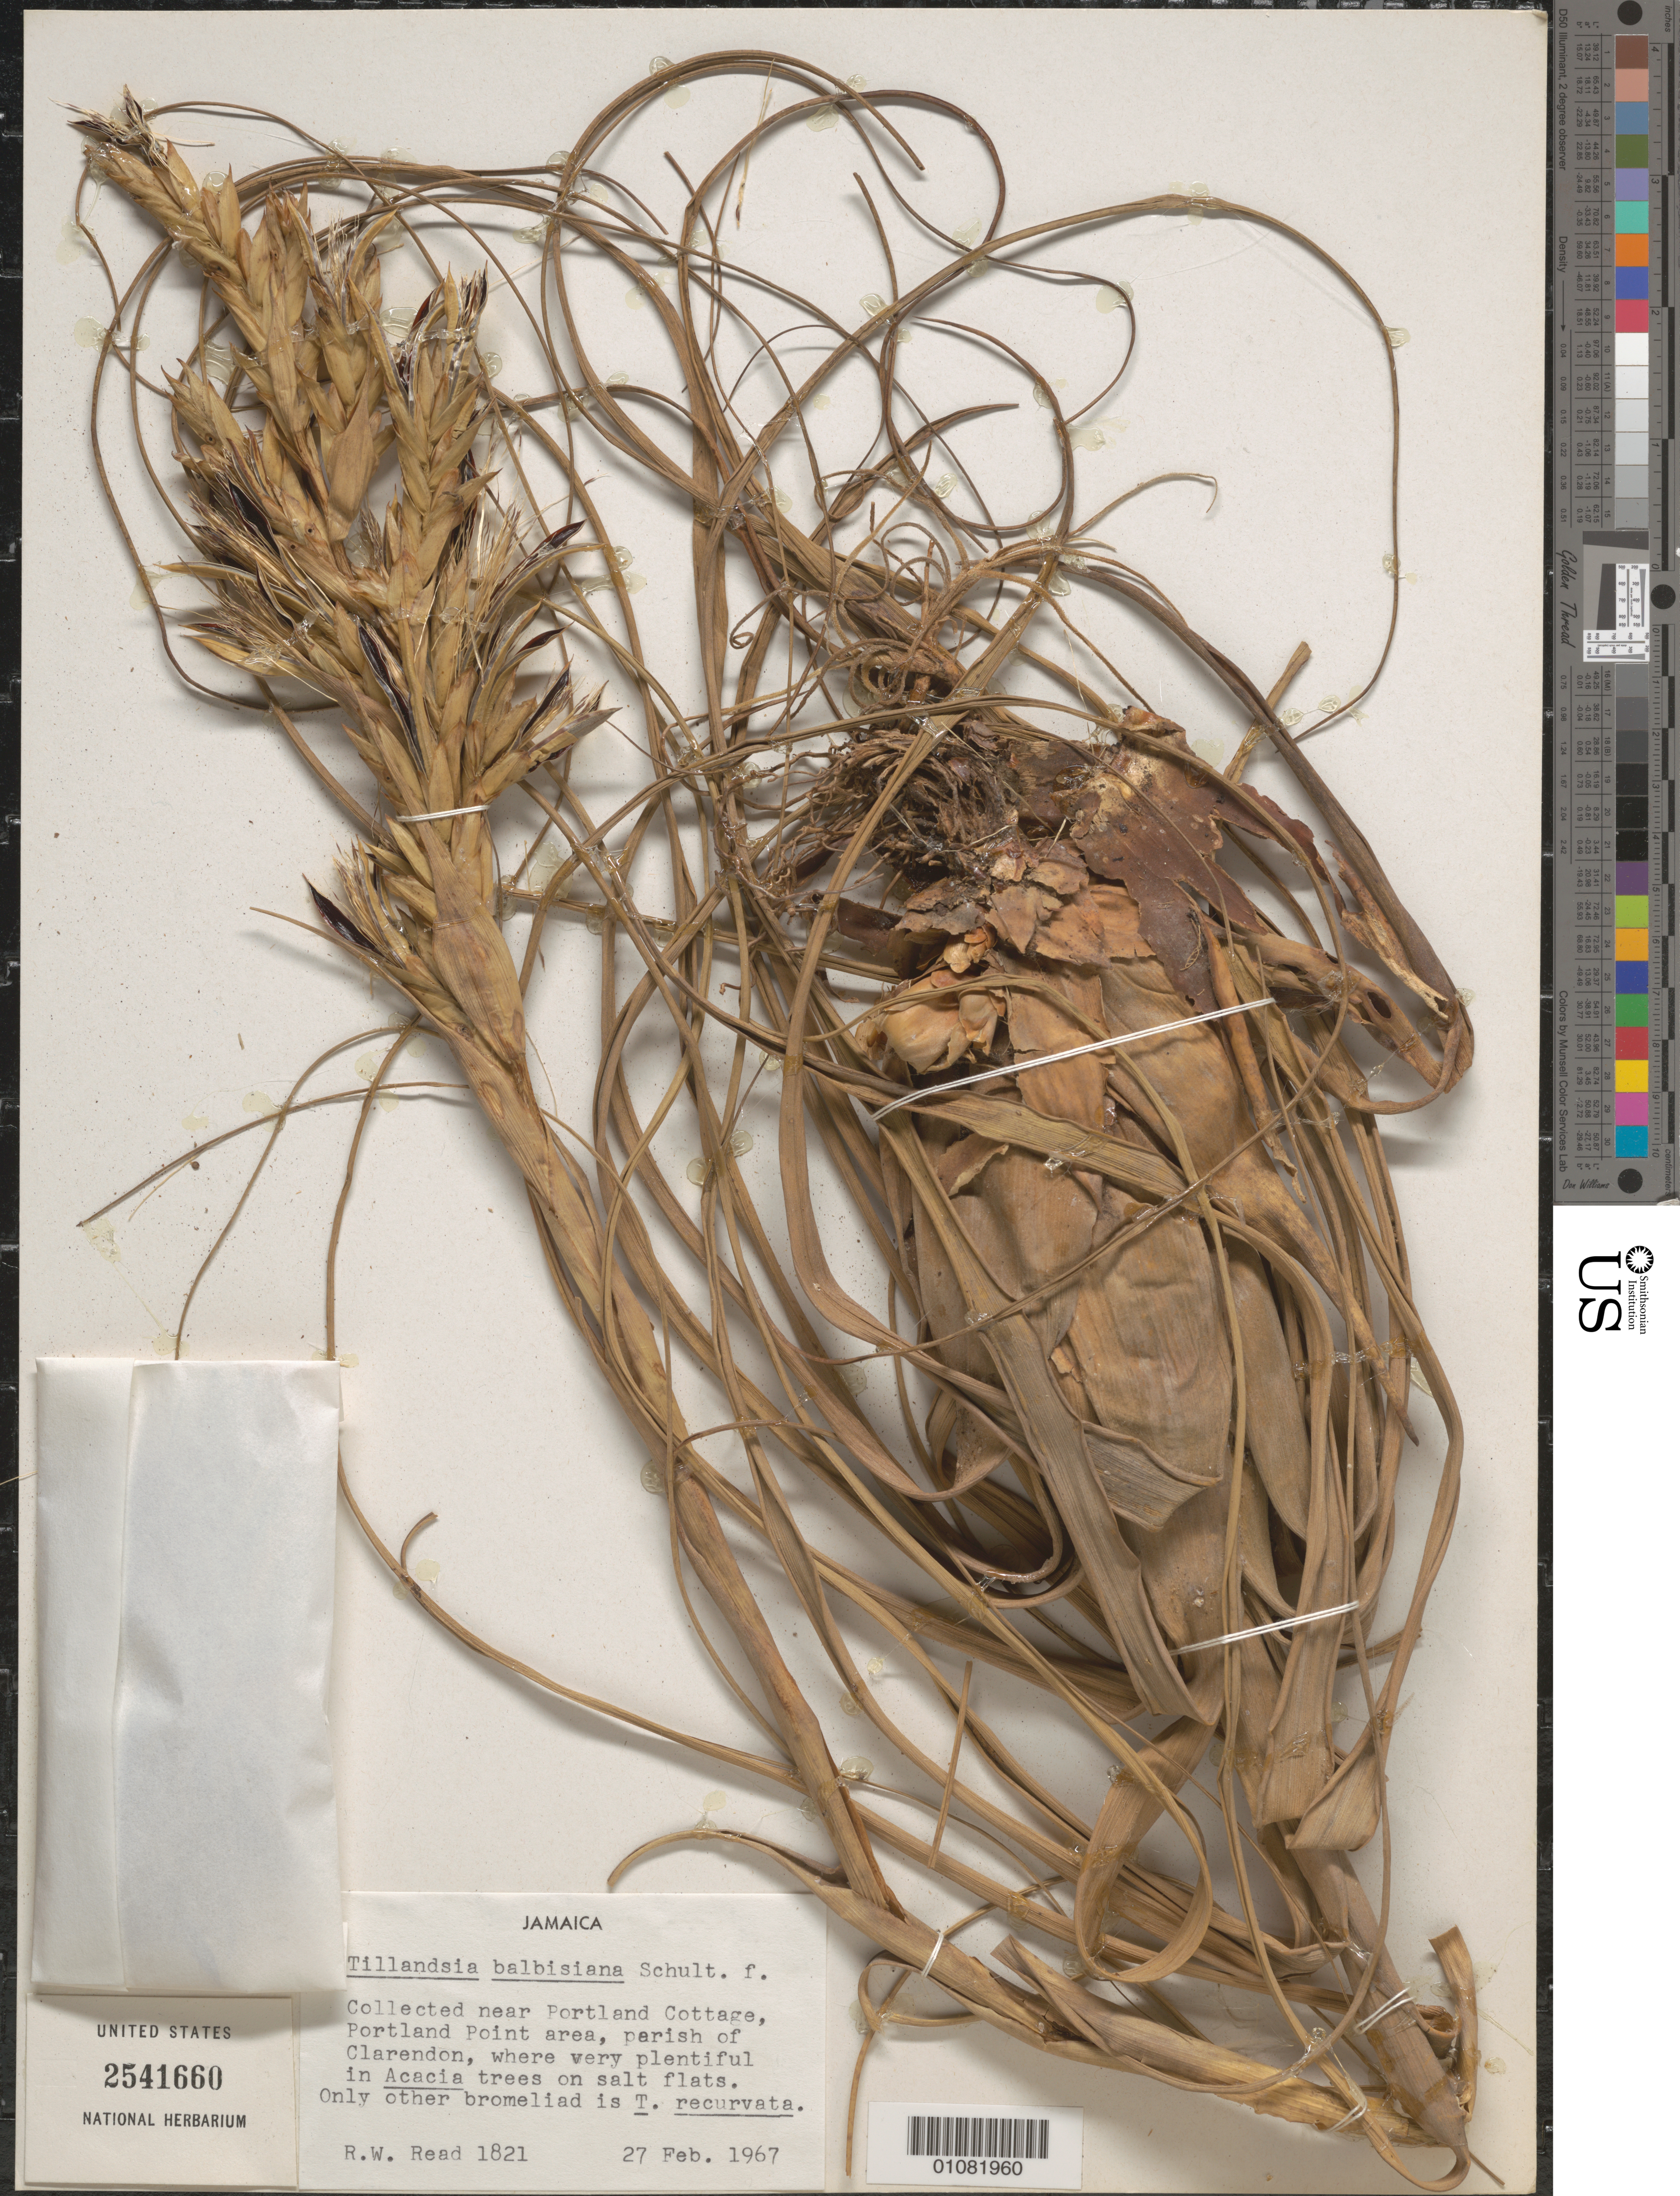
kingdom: Plantae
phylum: Tracheophyta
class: Liliopsida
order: Poales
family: Bromeliaceae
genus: Tillandsia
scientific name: Tillandsia balbisiana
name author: Schult. f.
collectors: R. W. Read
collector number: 1821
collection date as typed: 27 Feb 1967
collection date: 1967-02-27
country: Jamaica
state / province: Clarendon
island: Jamaica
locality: near Portland Cottage, Portland Point area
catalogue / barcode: US 2541660